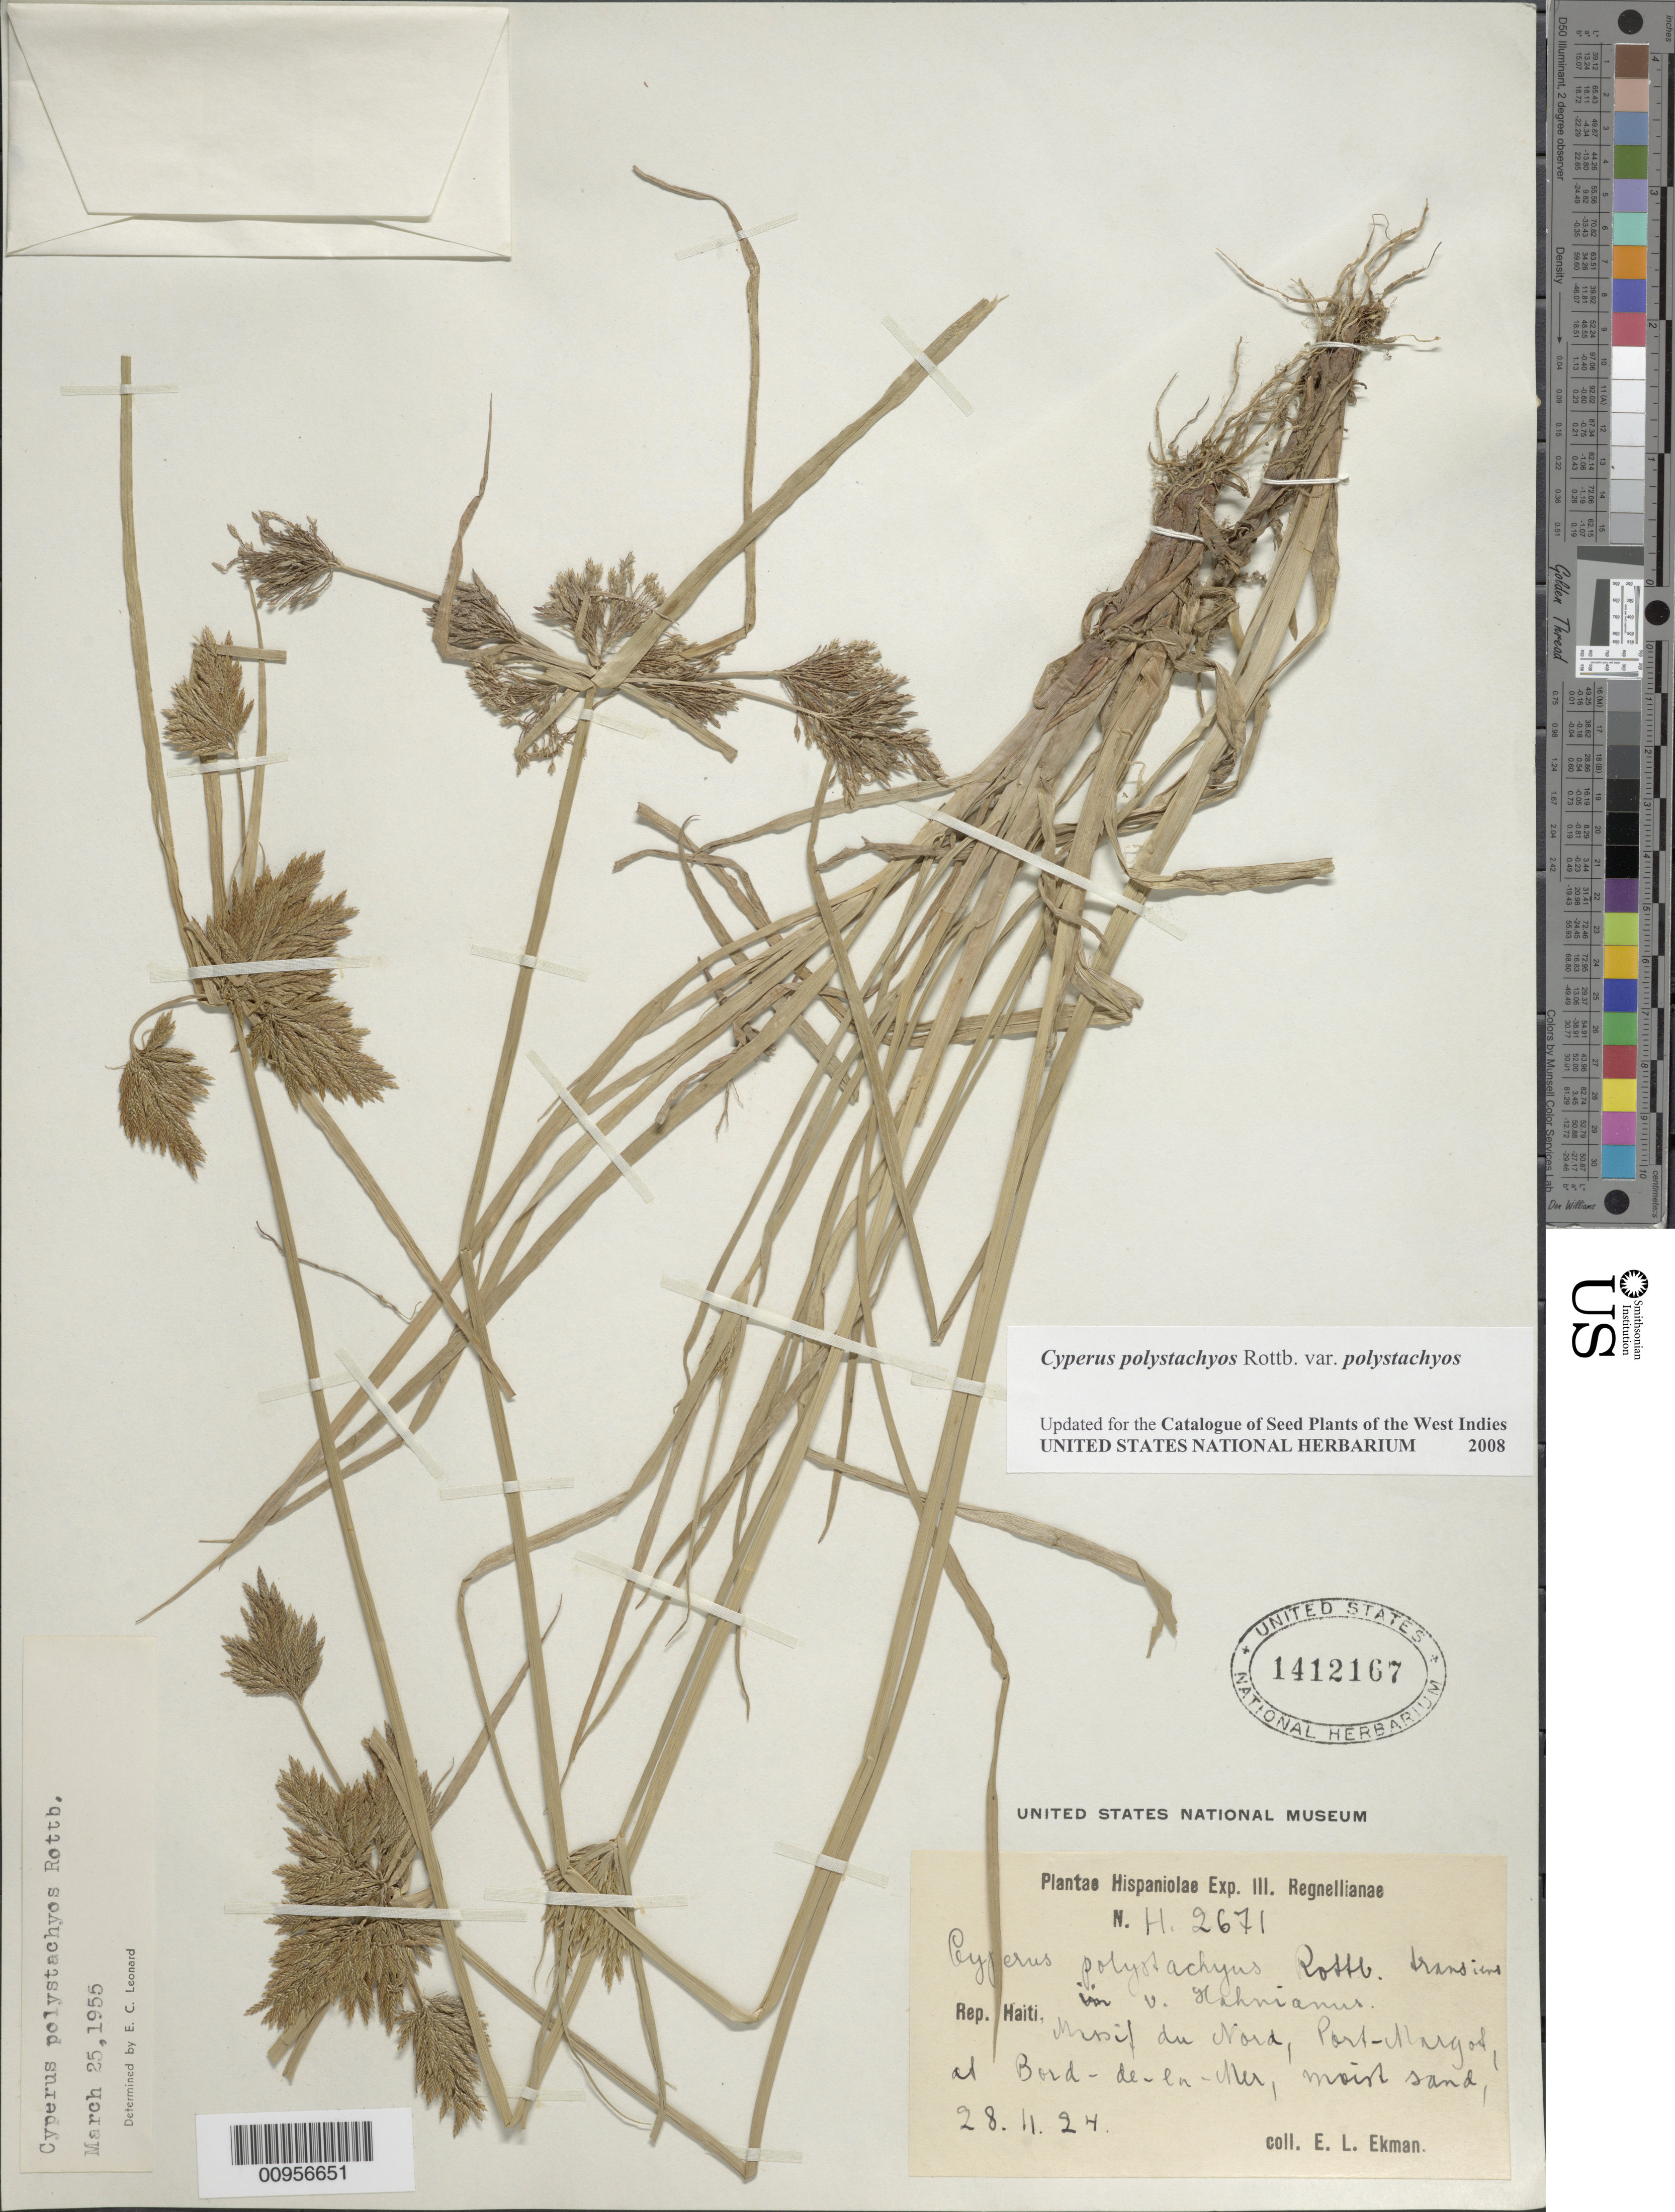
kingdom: Plantae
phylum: Tracheophyta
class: Liliopsida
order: Poales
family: Cyperaceae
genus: Cyperus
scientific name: Cyperus polystachyos var. polystachyos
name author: Rottb.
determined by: Strong, M. T., (US), Smithsonian Institution - National Museum of Natural History (UNITED STATES)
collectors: E. L. Ekman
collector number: H 2671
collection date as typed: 28 Nov 1924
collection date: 1924-11-28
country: Haiti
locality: Massif du Nord, Port Margot, at Bord de la Mer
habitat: Moist sand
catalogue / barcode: US 1412167